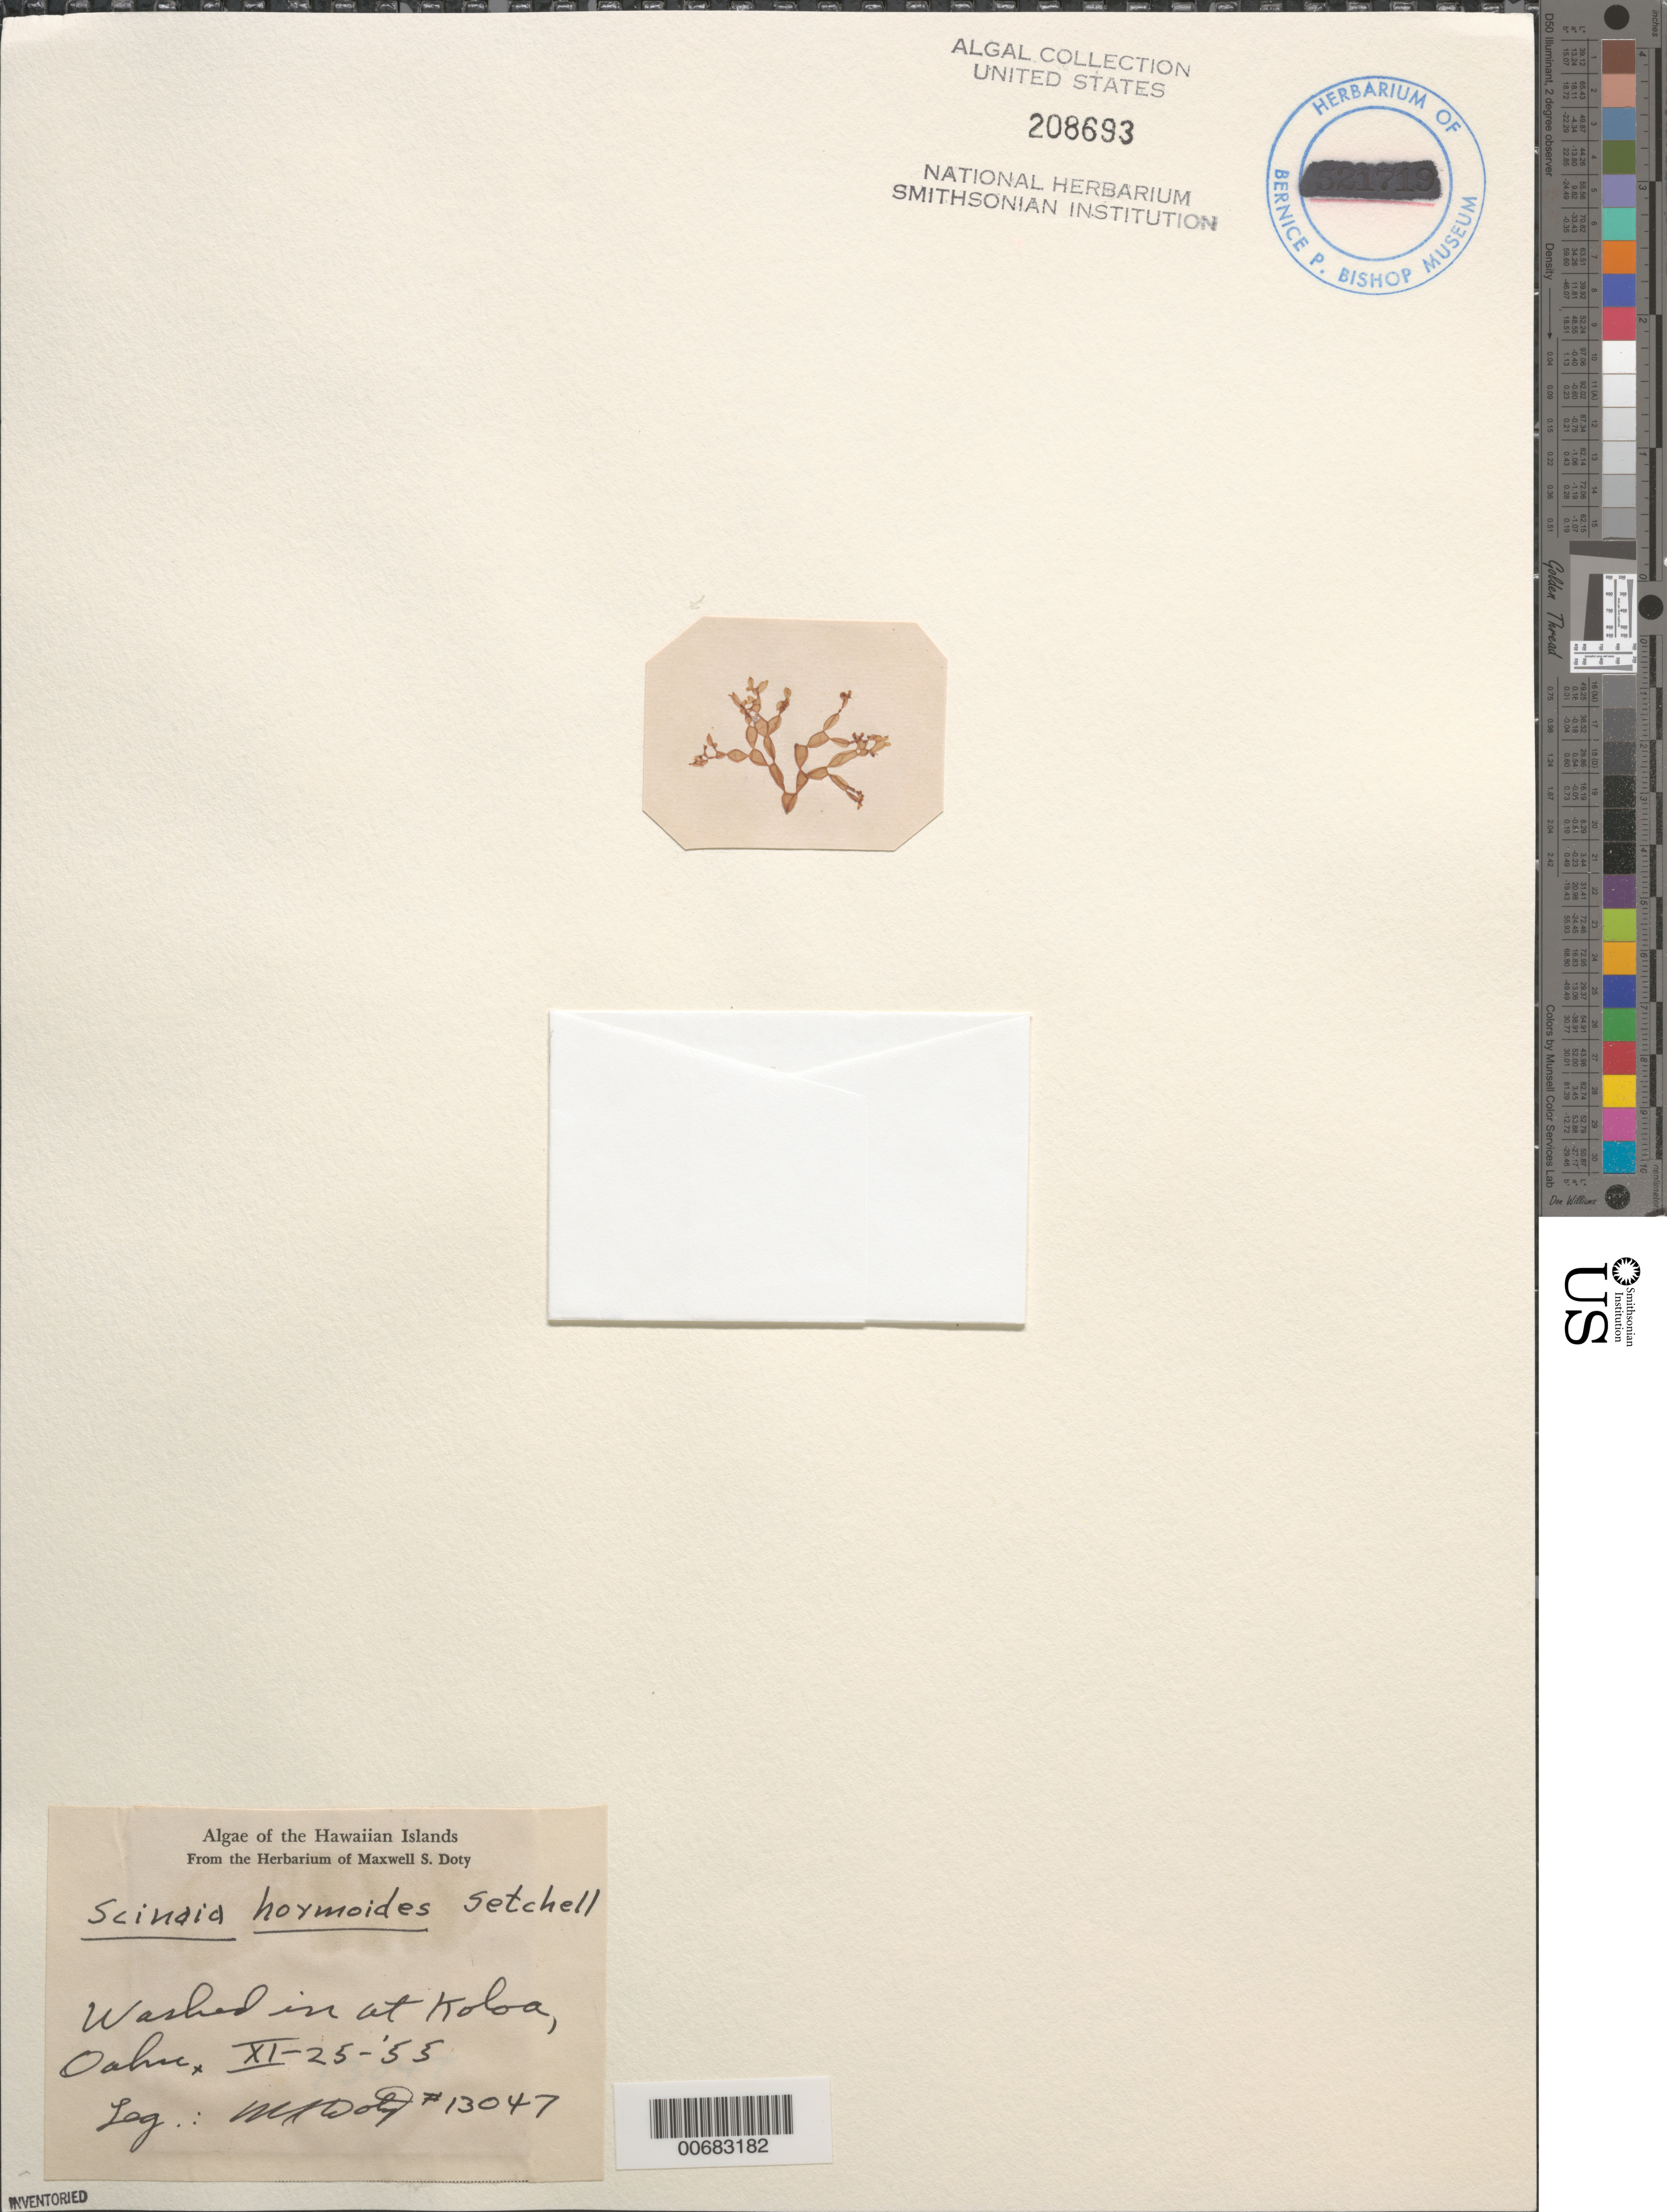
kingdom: Plantae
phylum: Rhodophyta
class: Florideophyceae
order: Nemaliales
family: Scinaiaceae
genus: Scinaia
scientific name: Scinaia hormoides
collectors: M. S. Doty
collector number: MSD 13047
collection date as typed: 25 Nov 1955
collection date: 1955-11-25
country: United States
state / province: Hawaii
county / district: Honolulu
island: Oahu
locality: Koloa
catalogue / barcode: US 208693